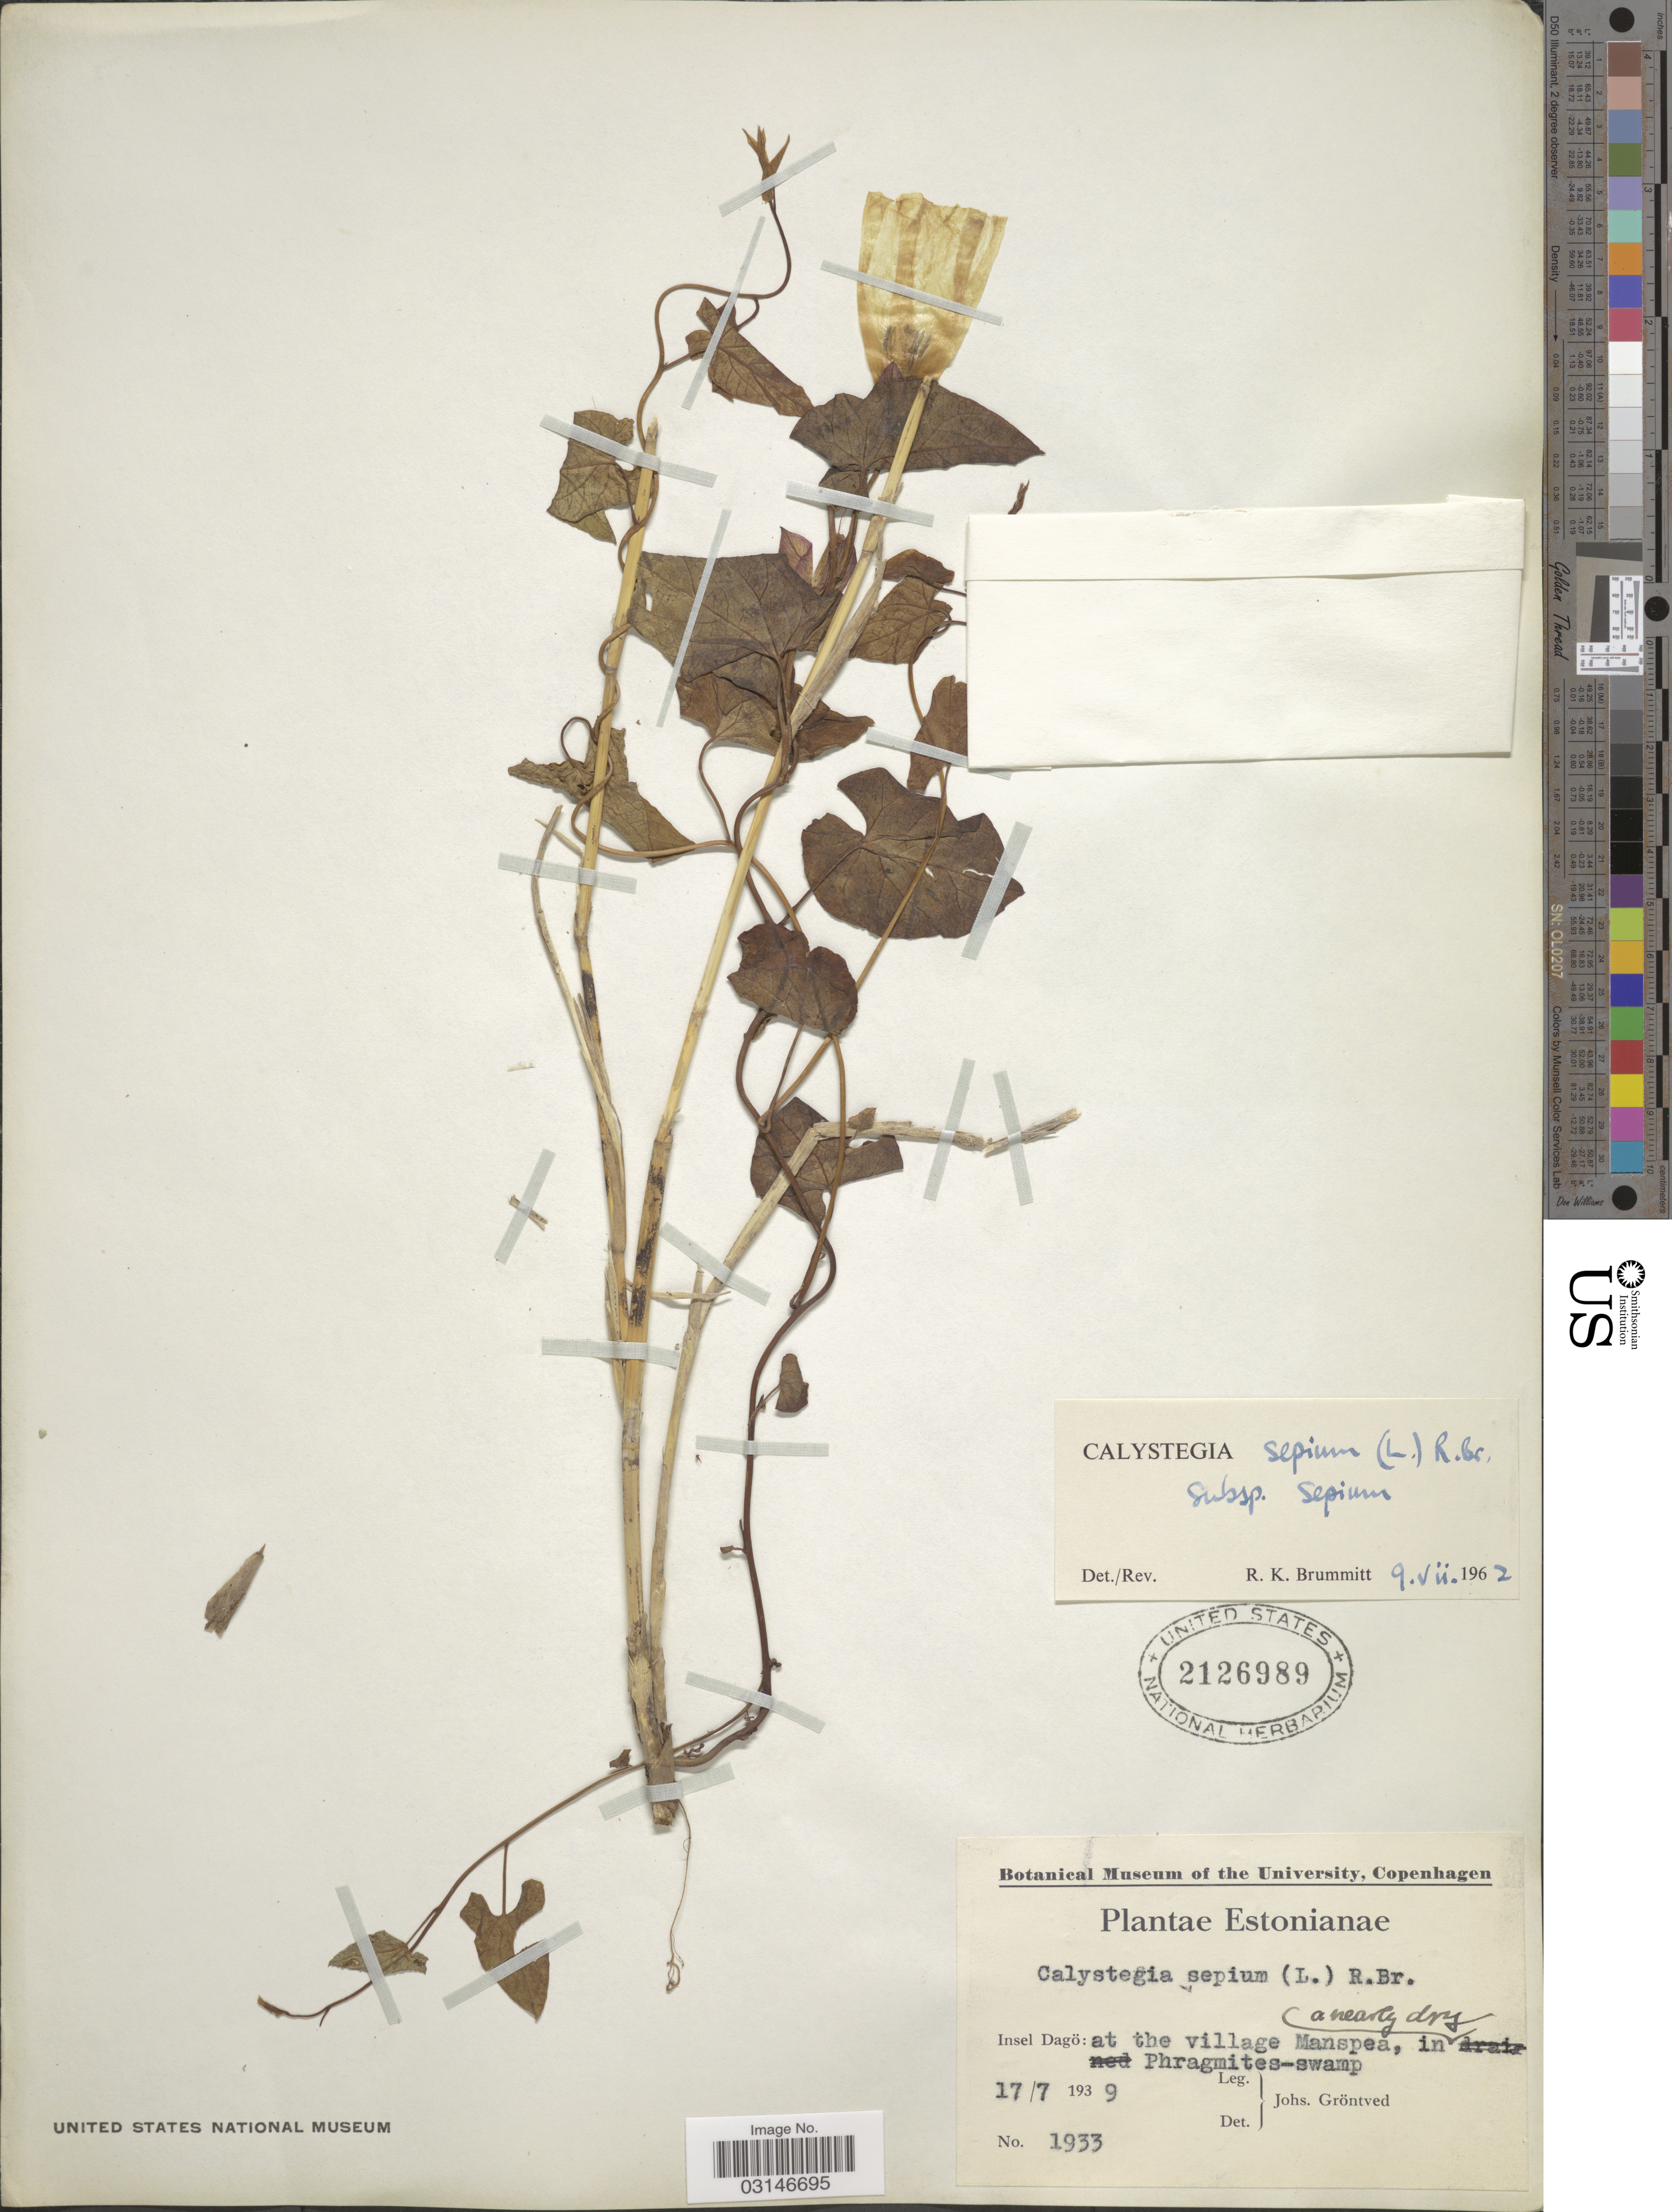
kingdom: Plantae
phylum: Tracheophyta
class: Magnoliopsida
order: Solanales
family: Convolvulaceae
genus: Calystegia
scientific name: Calystegia sepium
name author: (L.) R. Br.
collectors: J. Grøntved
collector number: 1933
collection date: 1939-07-17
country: Estonia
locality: Insel Dagö: at the village Manspea, in a nearly dry Phragmites-swamp.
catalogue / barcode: US 2126989